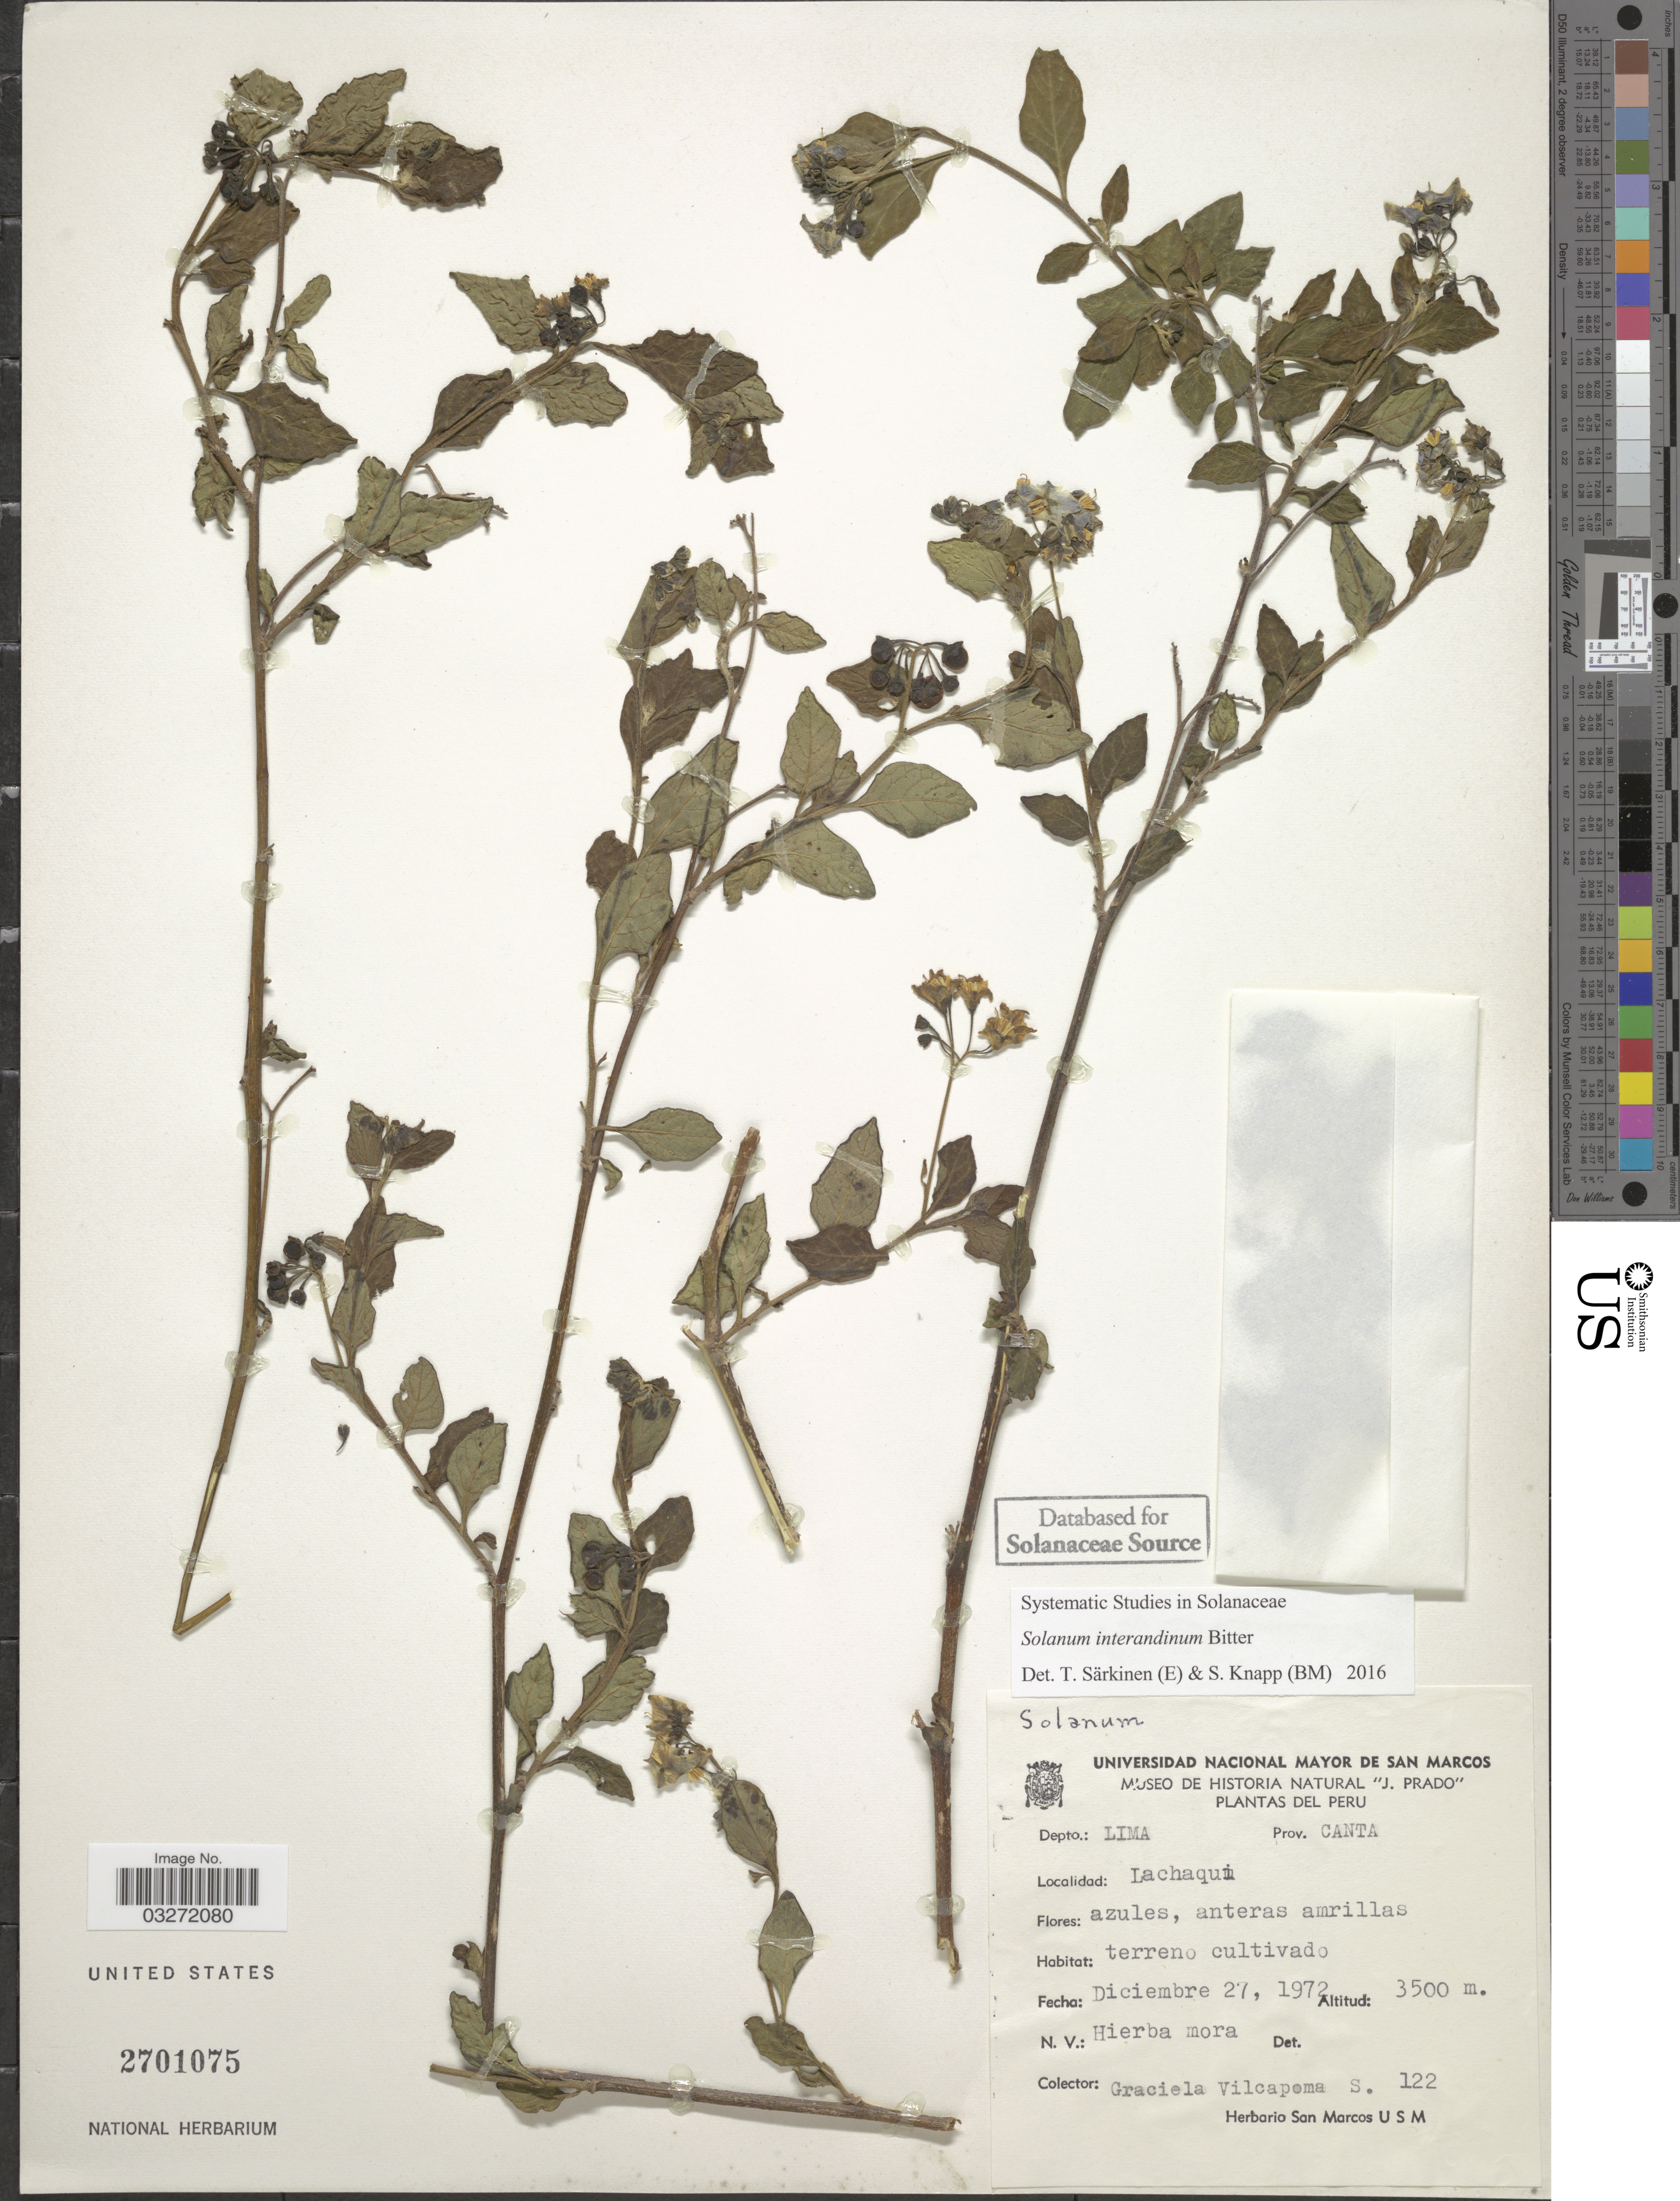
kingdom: Plantae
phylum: Tracheophyta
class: Magnoliopsida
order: Solanales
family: Solanaceae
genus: Solanum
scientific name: Solanum interandinum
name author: Bitter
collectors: G. Vilcapoma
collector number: S122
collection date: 1972-12-27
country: Peru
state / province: Lima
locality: Depto.: Lima. Prov. Canta. Lachaqui.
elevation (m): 3500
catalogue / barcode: US 2701075